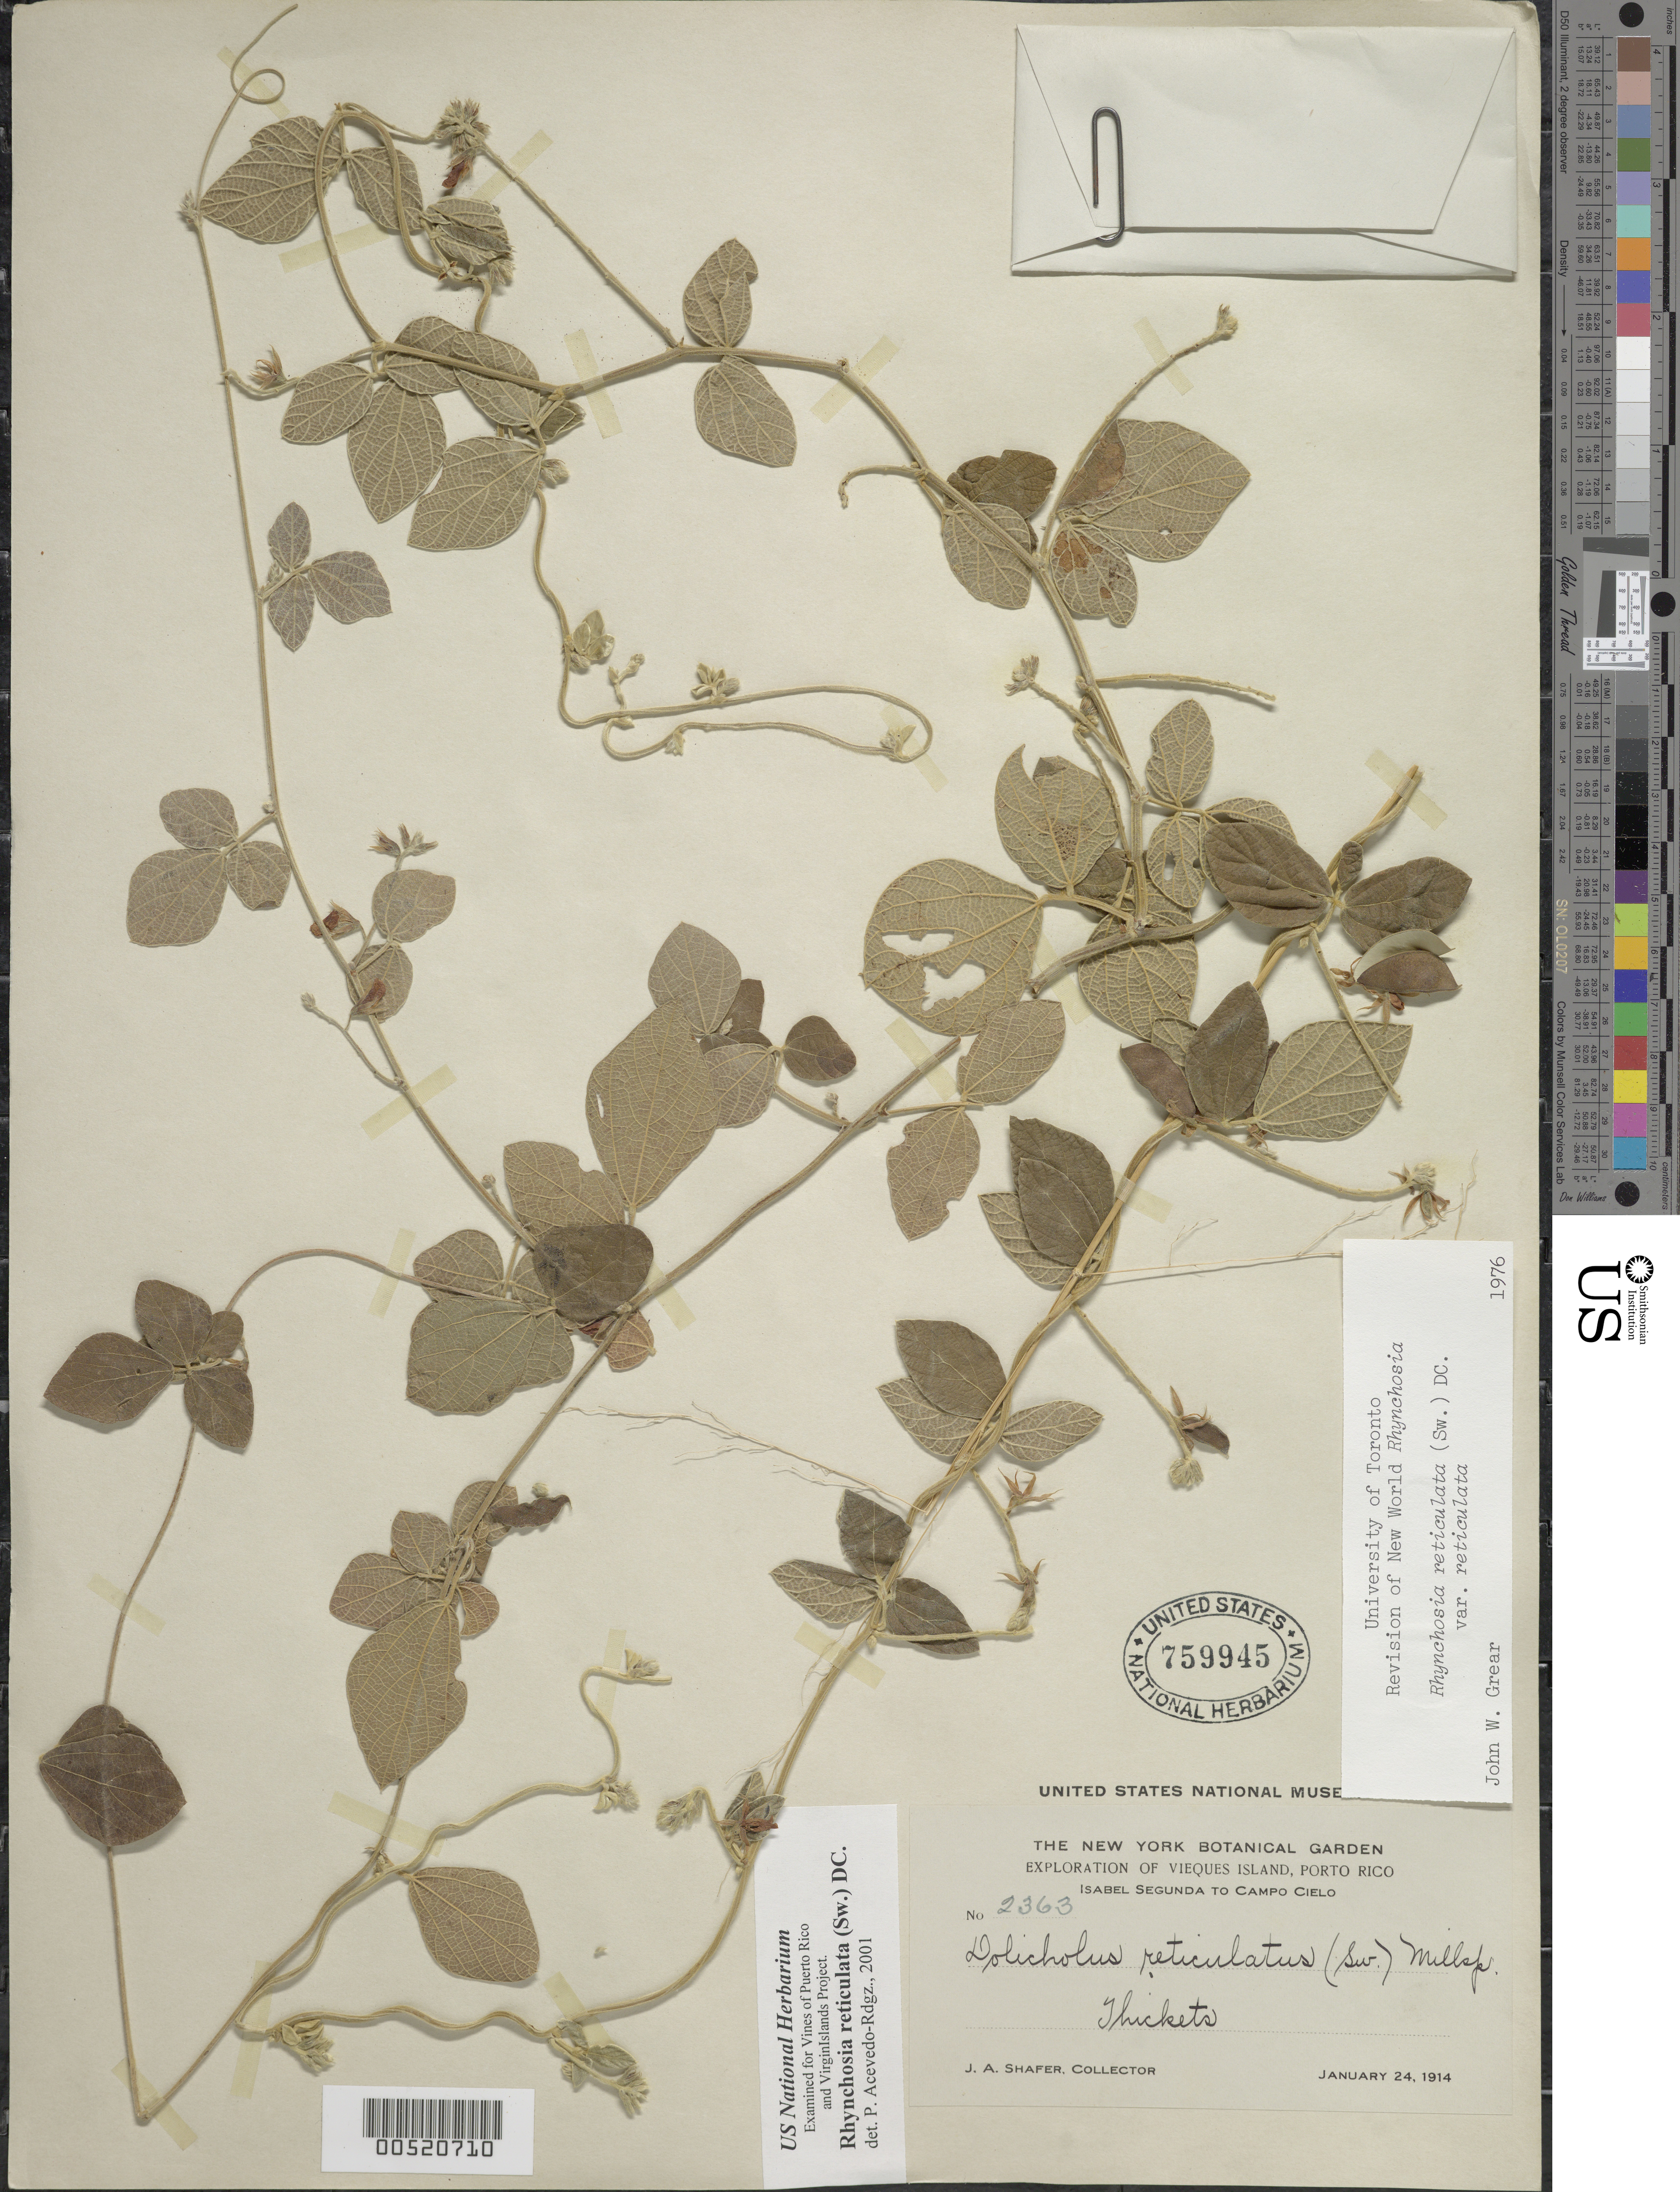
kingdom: Plantae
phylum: Tracheophyta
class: Magnoliopsida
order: Fabales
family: Fabaceae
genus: Rhynchosia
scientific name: Rhynchosia reticulata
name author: (Sw.) DC.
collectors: J. A. Shafer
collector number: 2363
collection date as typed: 24 Jan 1914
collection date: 1914-01-24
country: Puerto Rico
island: Greater Antilles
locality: Vieques Island: Isabel Segunda to Campo Cielo. Thickets.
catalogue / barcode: US 759945